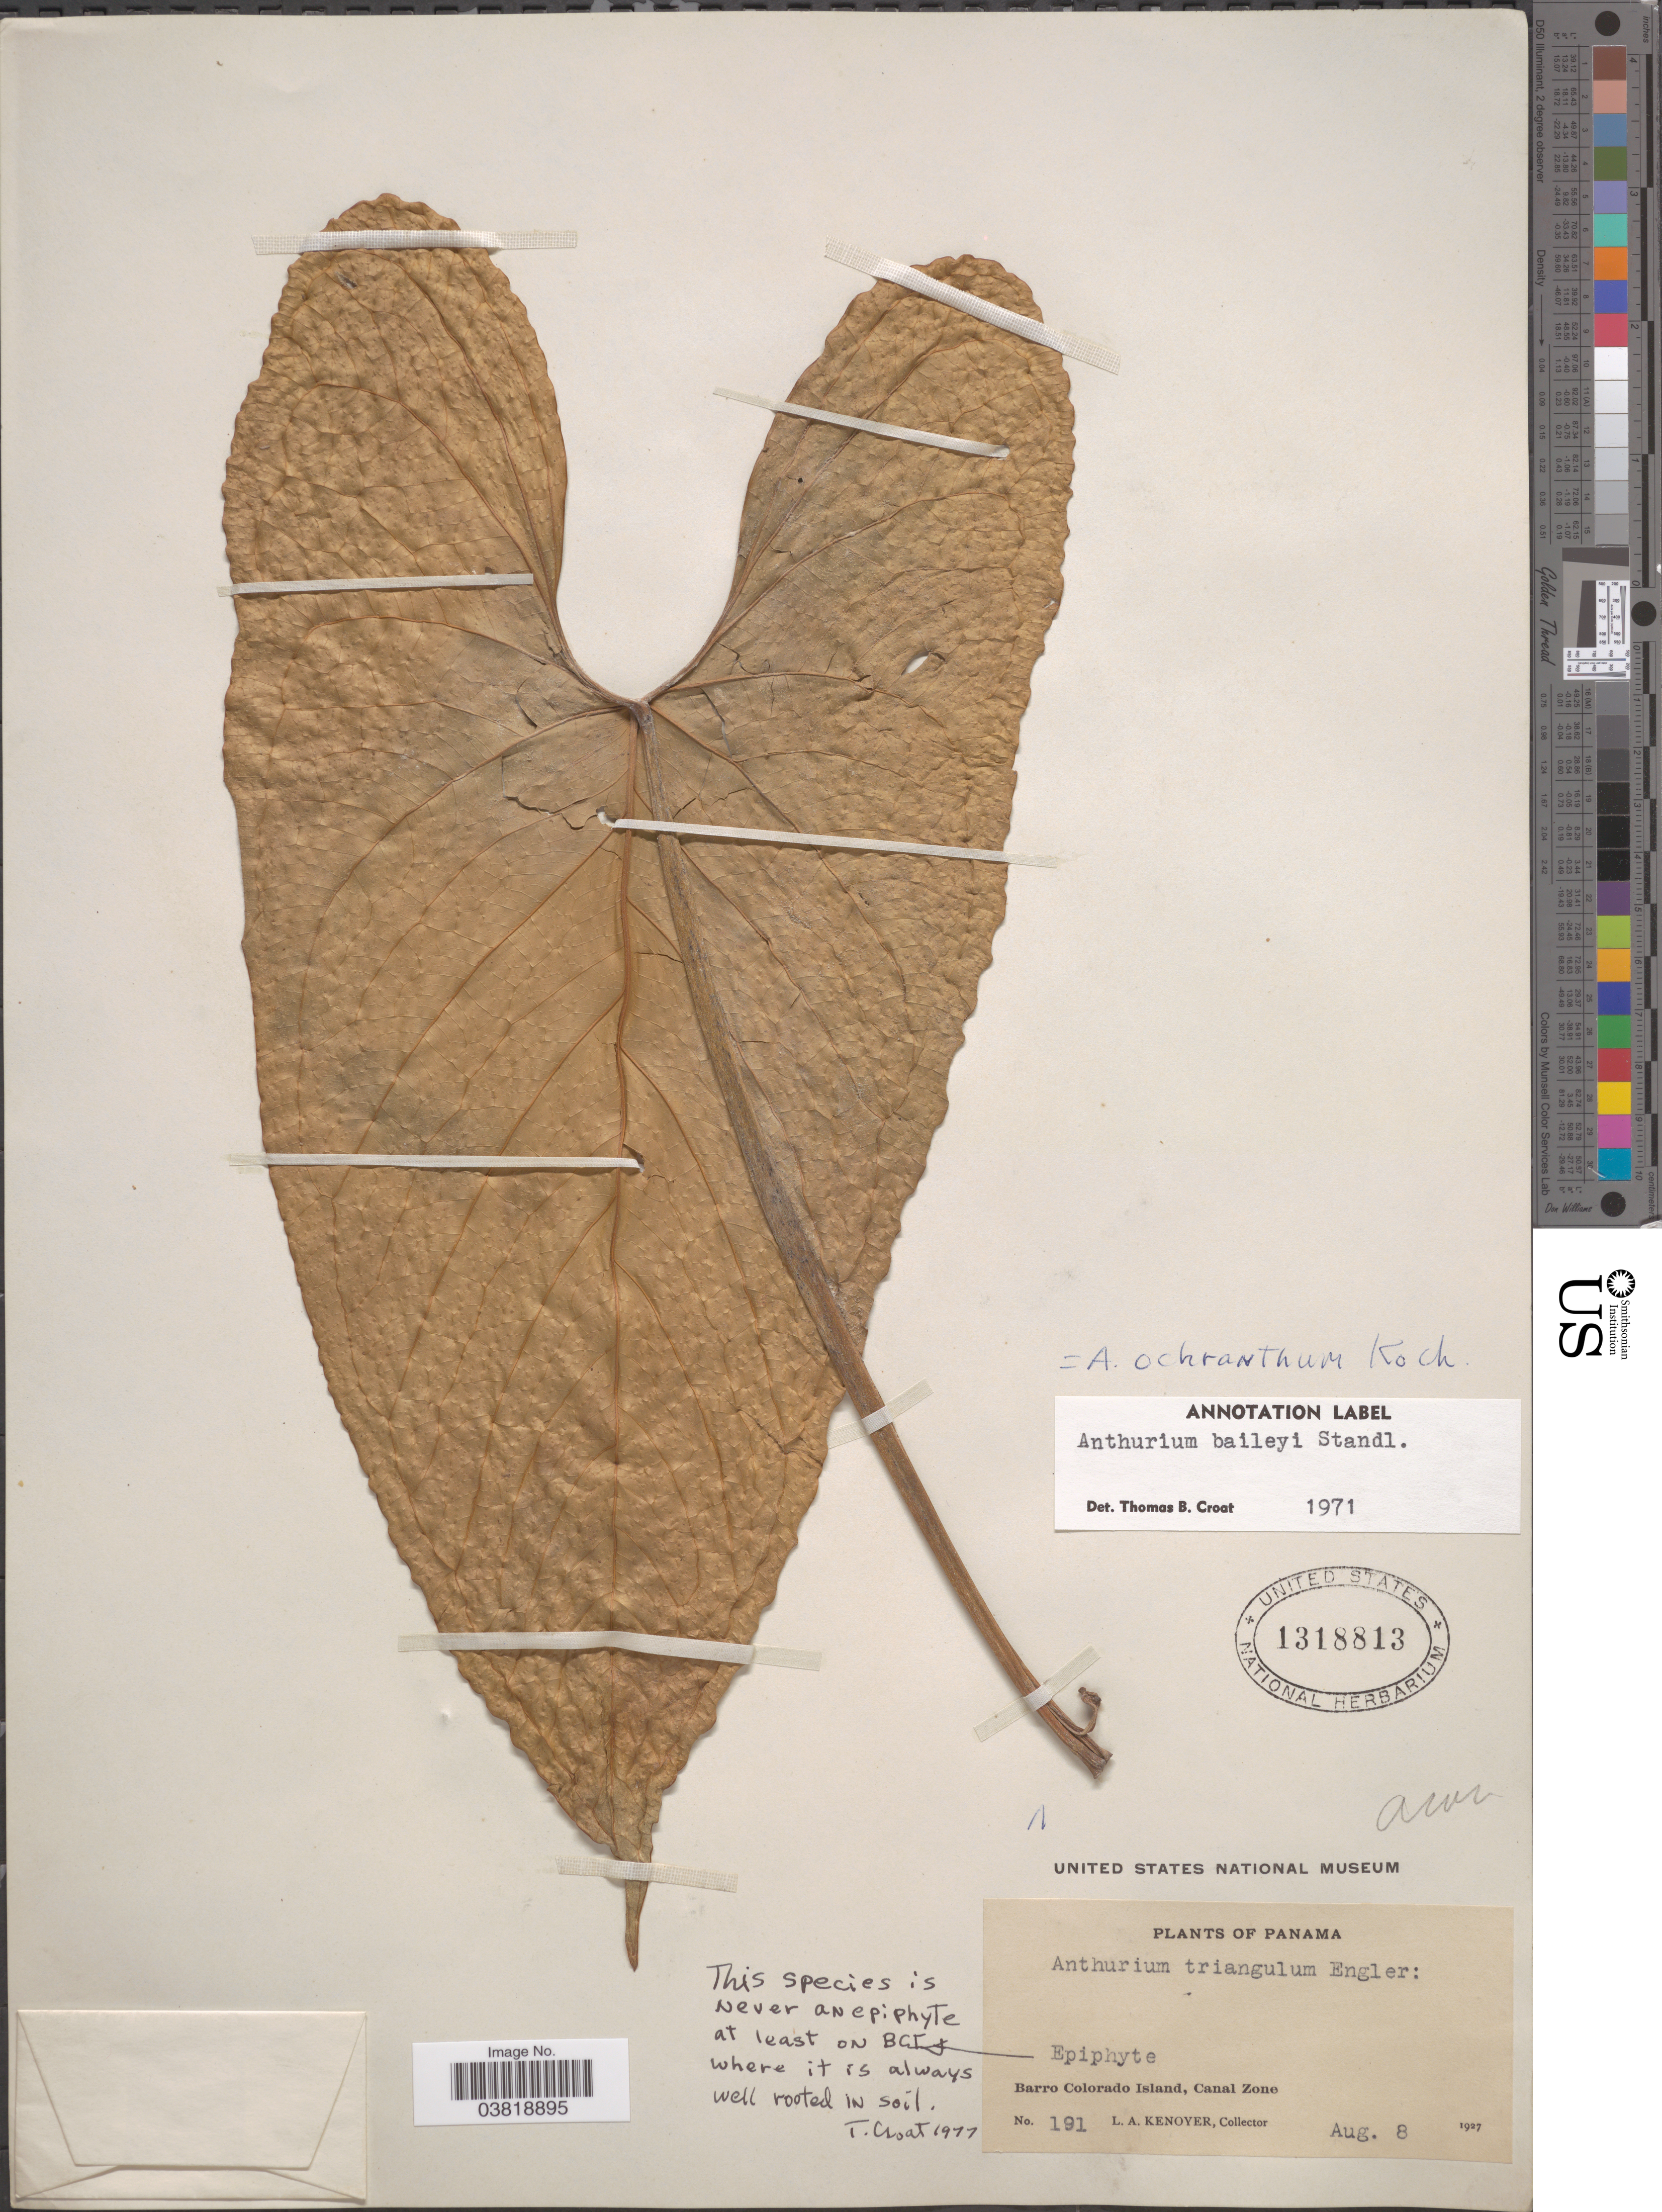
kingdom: Plantae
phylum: Tracheophyta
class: Liliopsida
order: Alismatales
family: Araceae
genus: Anthurium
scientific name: Anthurium ochranthum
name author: K. Koch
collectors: L. A. Kenoyer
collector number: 191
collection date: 1927-08-08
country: Panama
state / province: Panamá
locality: Barro Colorado Island, Canal Zone.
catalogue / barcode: US 1318813